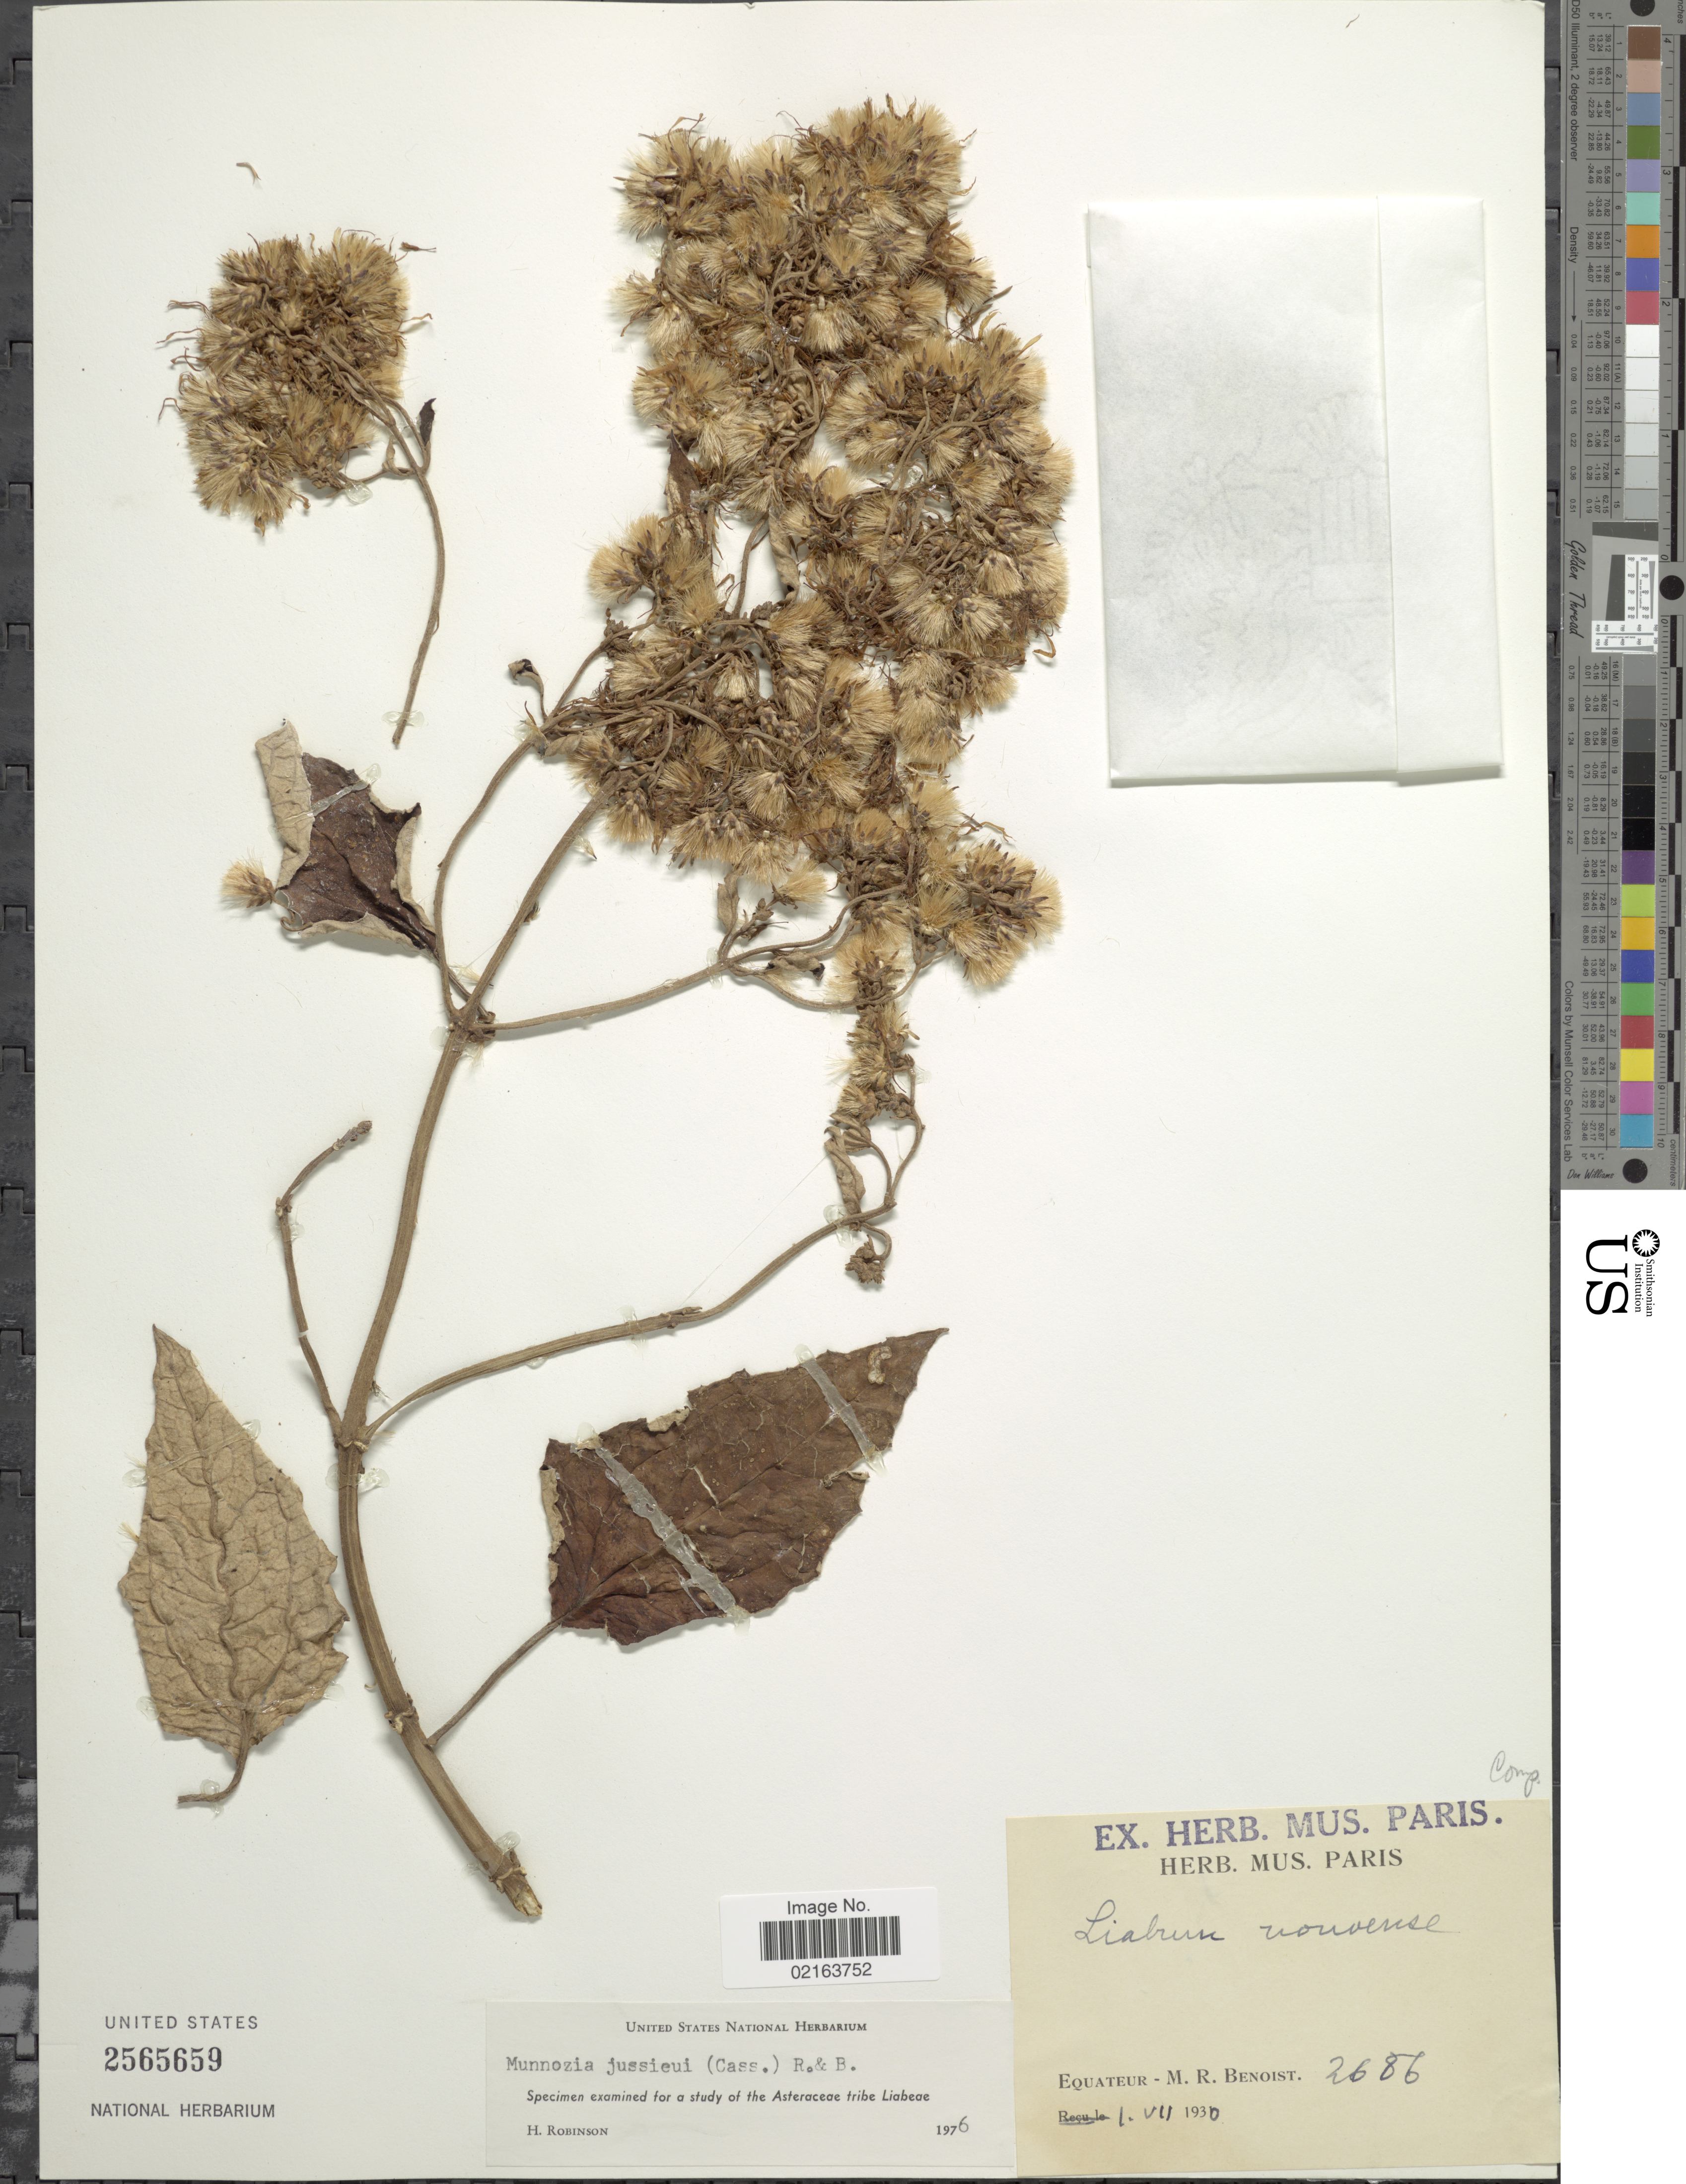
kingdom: Plantae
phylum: Tracheophyta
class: Magnoliopsida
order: Asterales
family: Asteraceae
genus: Munnozia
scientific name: Munnozia jussieui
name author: (Cass.) H. Rob. & Brettell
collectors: M. Benoist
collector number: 2686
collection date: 1930-07-01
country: Ecuador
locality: Equateur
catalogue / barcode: US 2565659